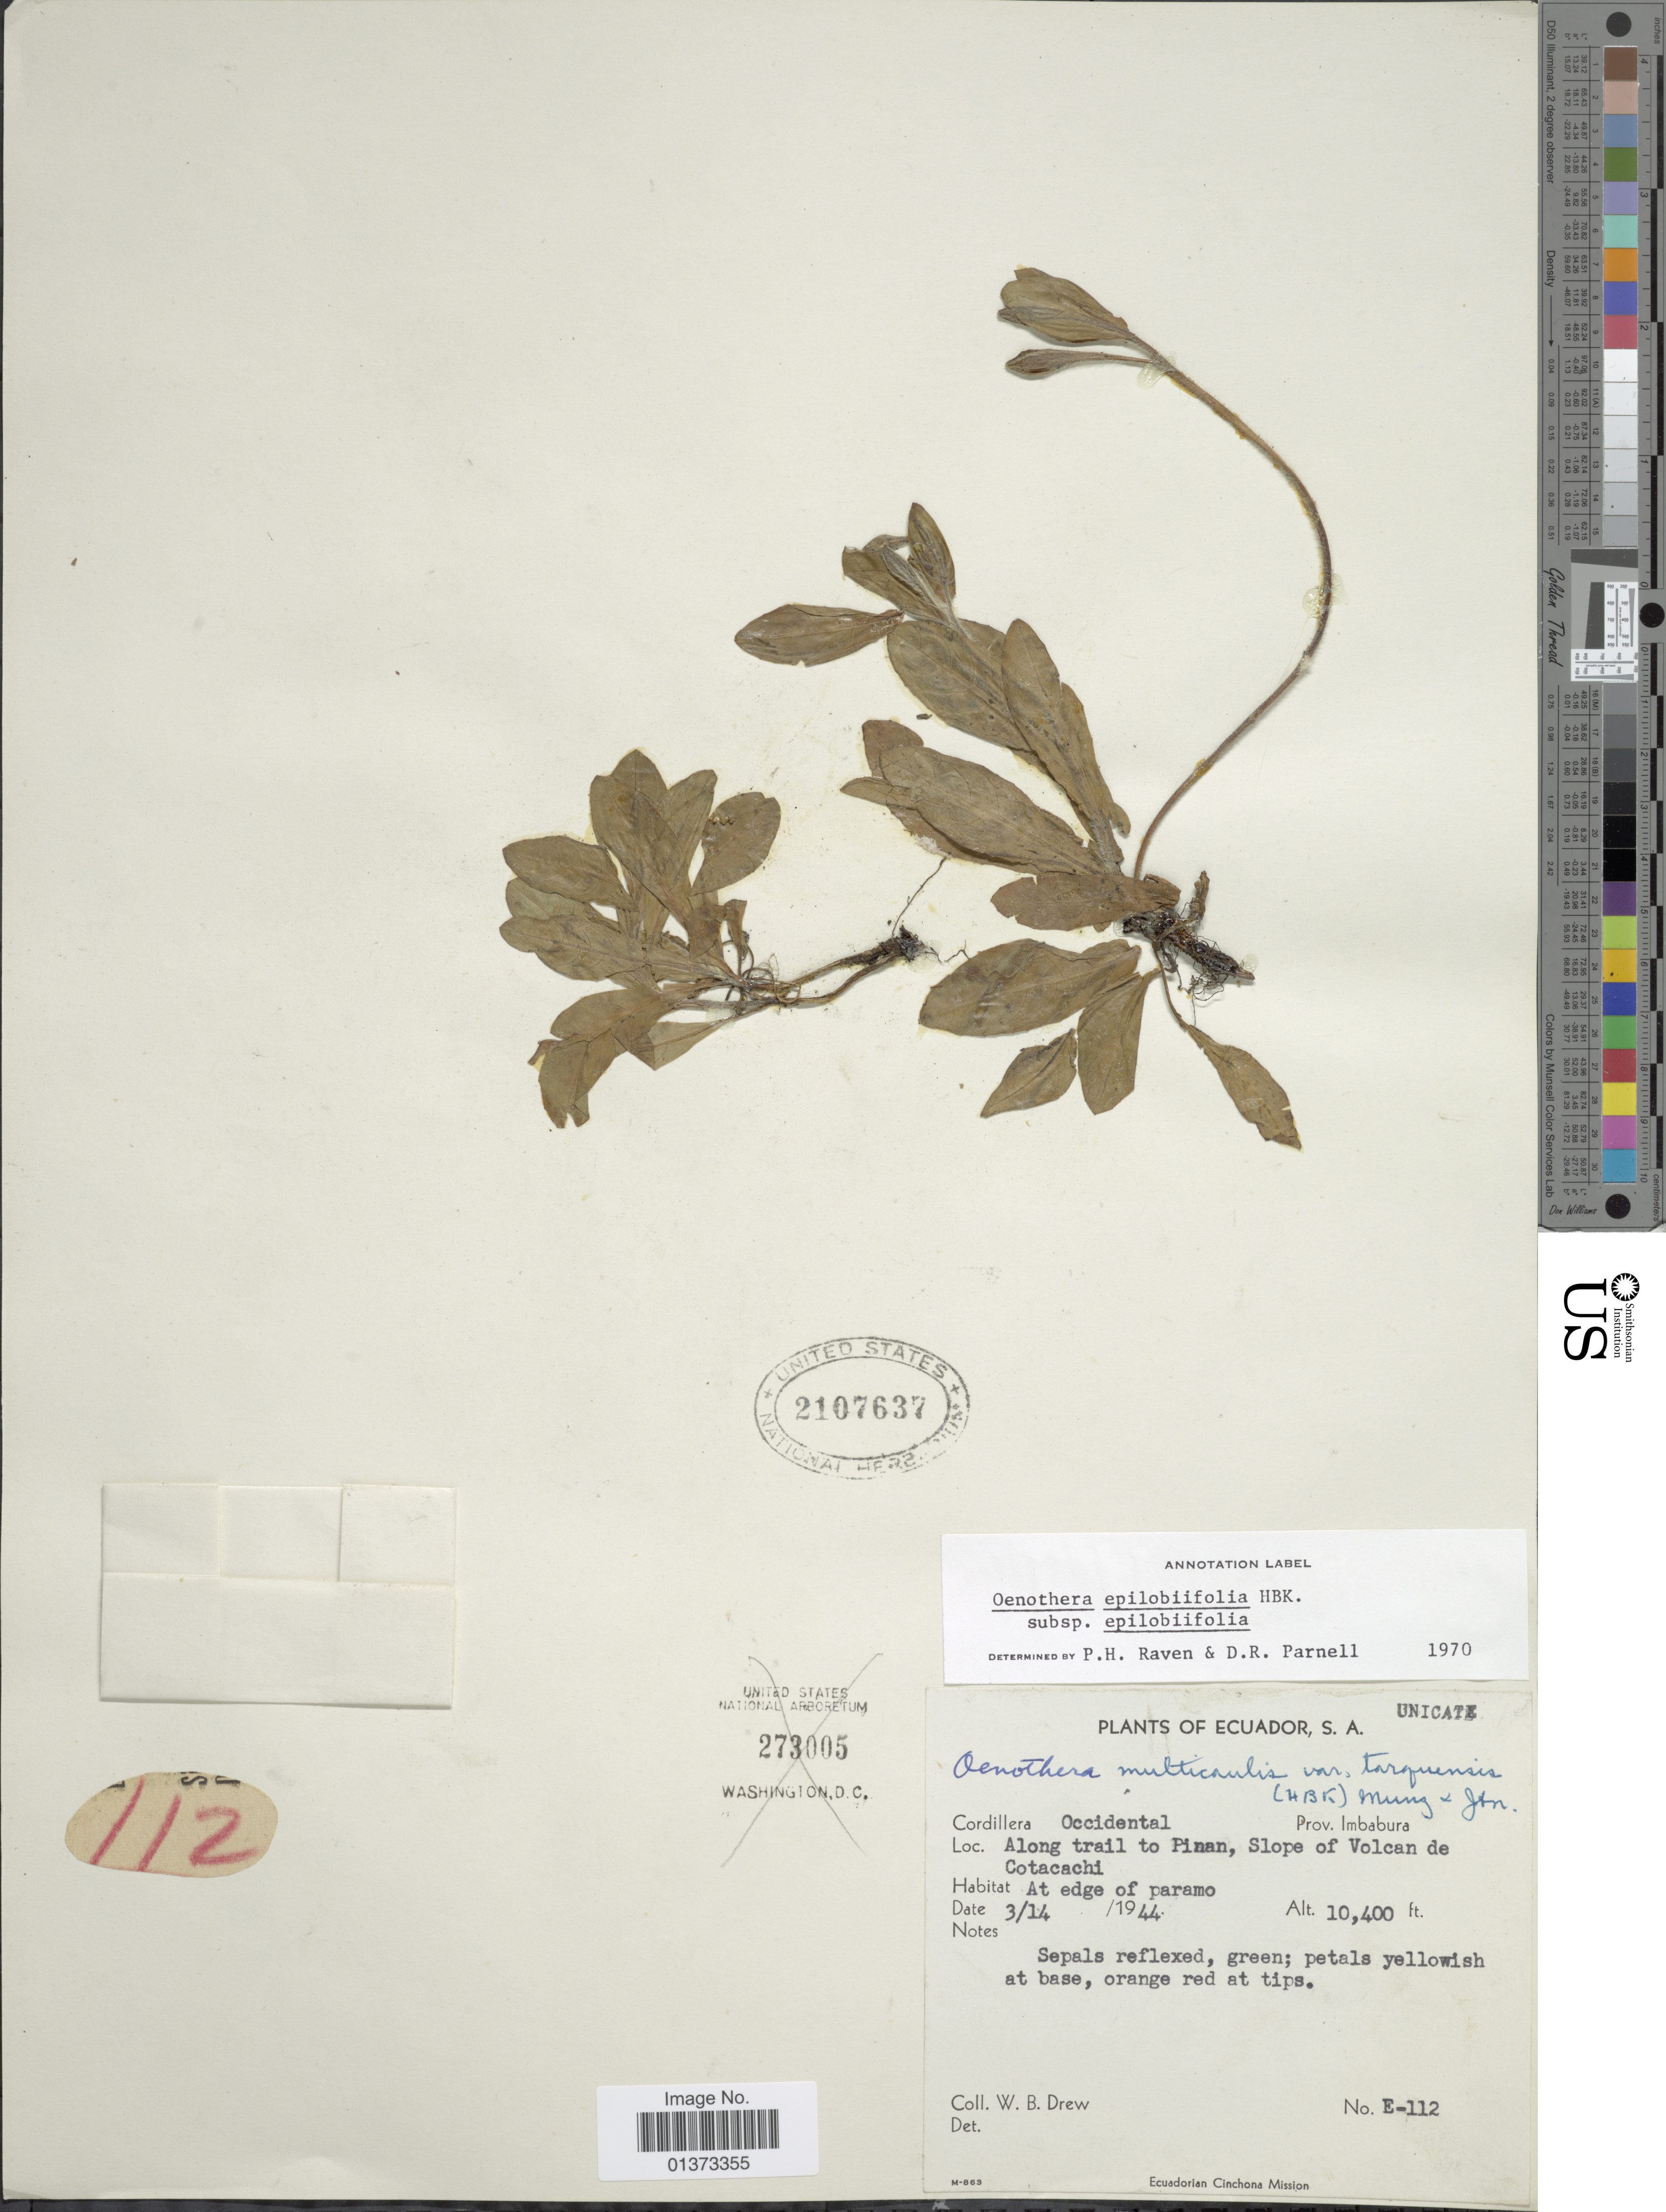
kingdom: Plantae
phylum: Tracheophyta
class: Magnoliopsida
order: Myrtales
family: Onagraceae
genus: Oenothera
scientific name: Oenothera epilobiifolia subsp. epilobiifolia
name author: Kunth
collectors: W. B. Drew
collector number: E-112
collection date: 1944-03-14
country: Ecuador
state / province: Imbabura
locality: Cordillera Oriental, Along trail to Pinan, Slope of Volcan de Cotacachi, At edge of paramo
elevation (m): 3170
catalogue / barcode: US 2107637